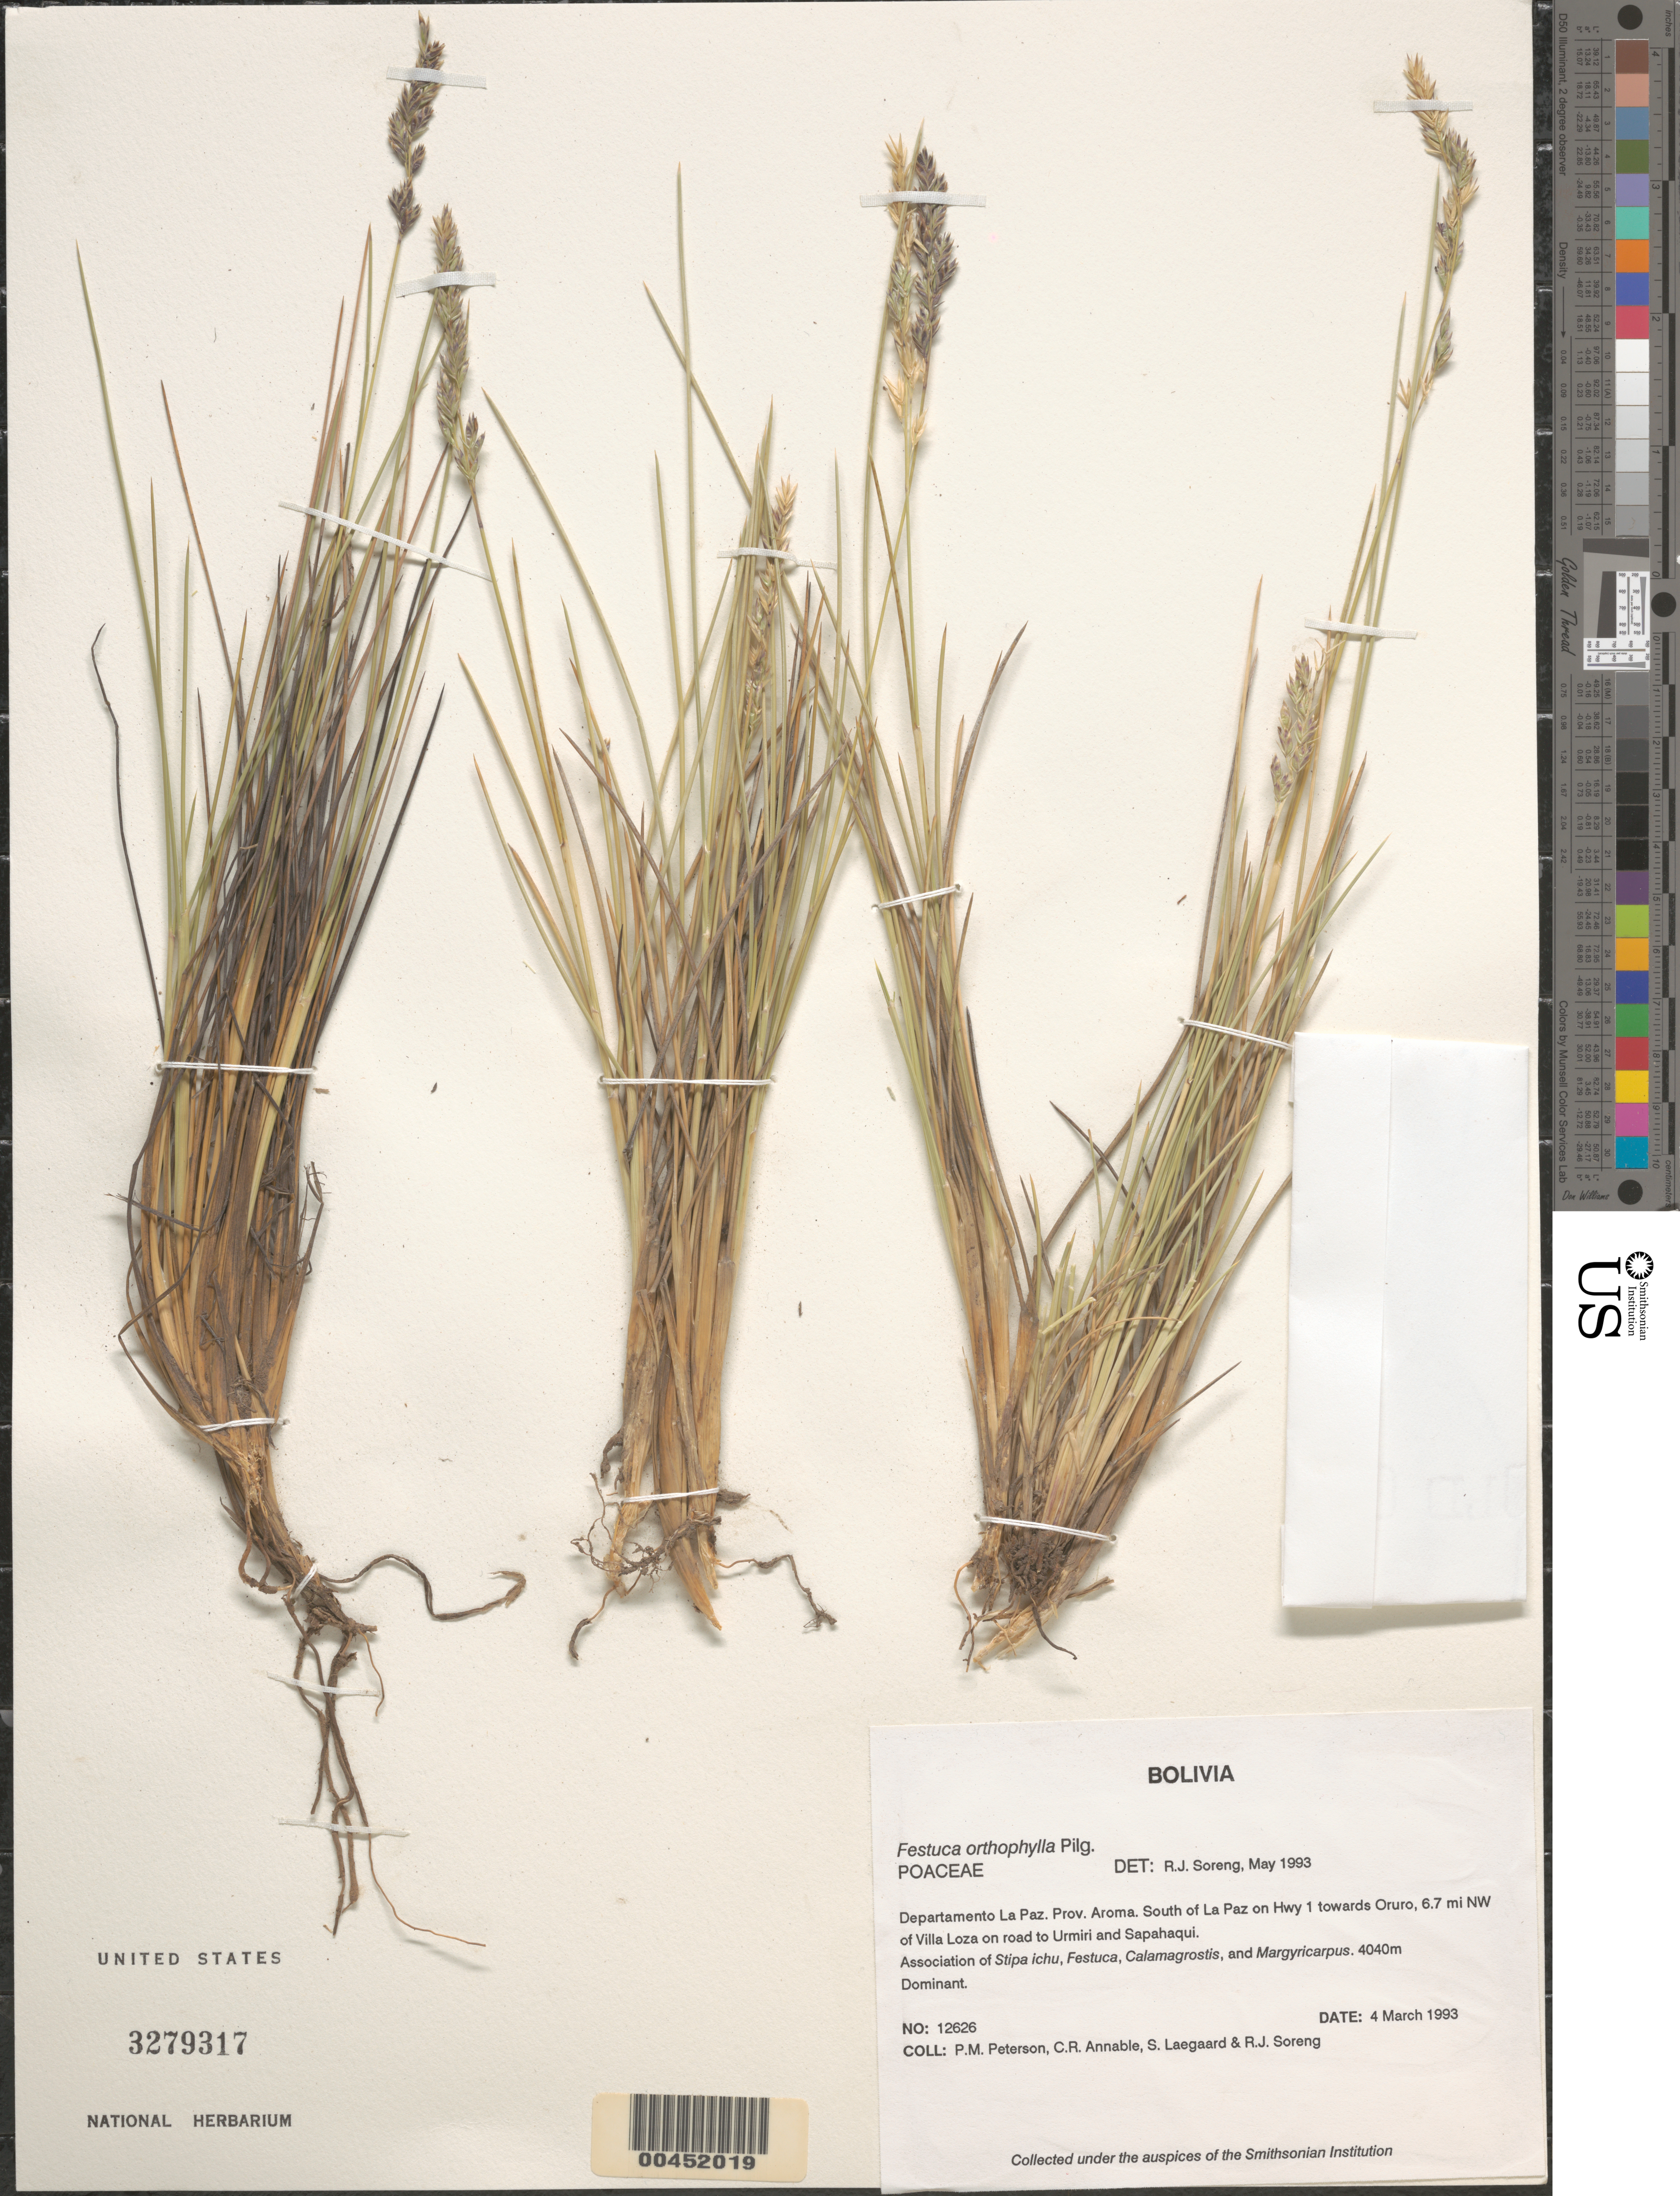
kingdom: Plantae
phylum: Tracheophyta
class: Liliopsida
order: Poales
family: Poaceae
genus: Festuca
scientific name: Festuca orthophylla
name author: Pilg.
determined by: Soreng, Robert J., Research Associate (BOT), Smithsonian Institution - National Museum of Natural History (UNITED STATES)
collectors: P. M. Peterson, C. R. Annable, S. Lægaard & R. J. Soreng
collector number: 12626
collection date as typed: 04 Mar 1993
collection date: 1993-03-04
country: Bolivia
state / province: La Paz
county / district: Aroma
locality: South of La Paz on Hwy 1 towards Oruro, 6.7 mi NW of Villa Loza on road to Urmiri and Sapahaqui.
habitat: Association of Stipa ichu, Festuca, Calamagrostis, and Margyricarpus.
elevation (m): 4040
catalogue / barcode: US 3279317